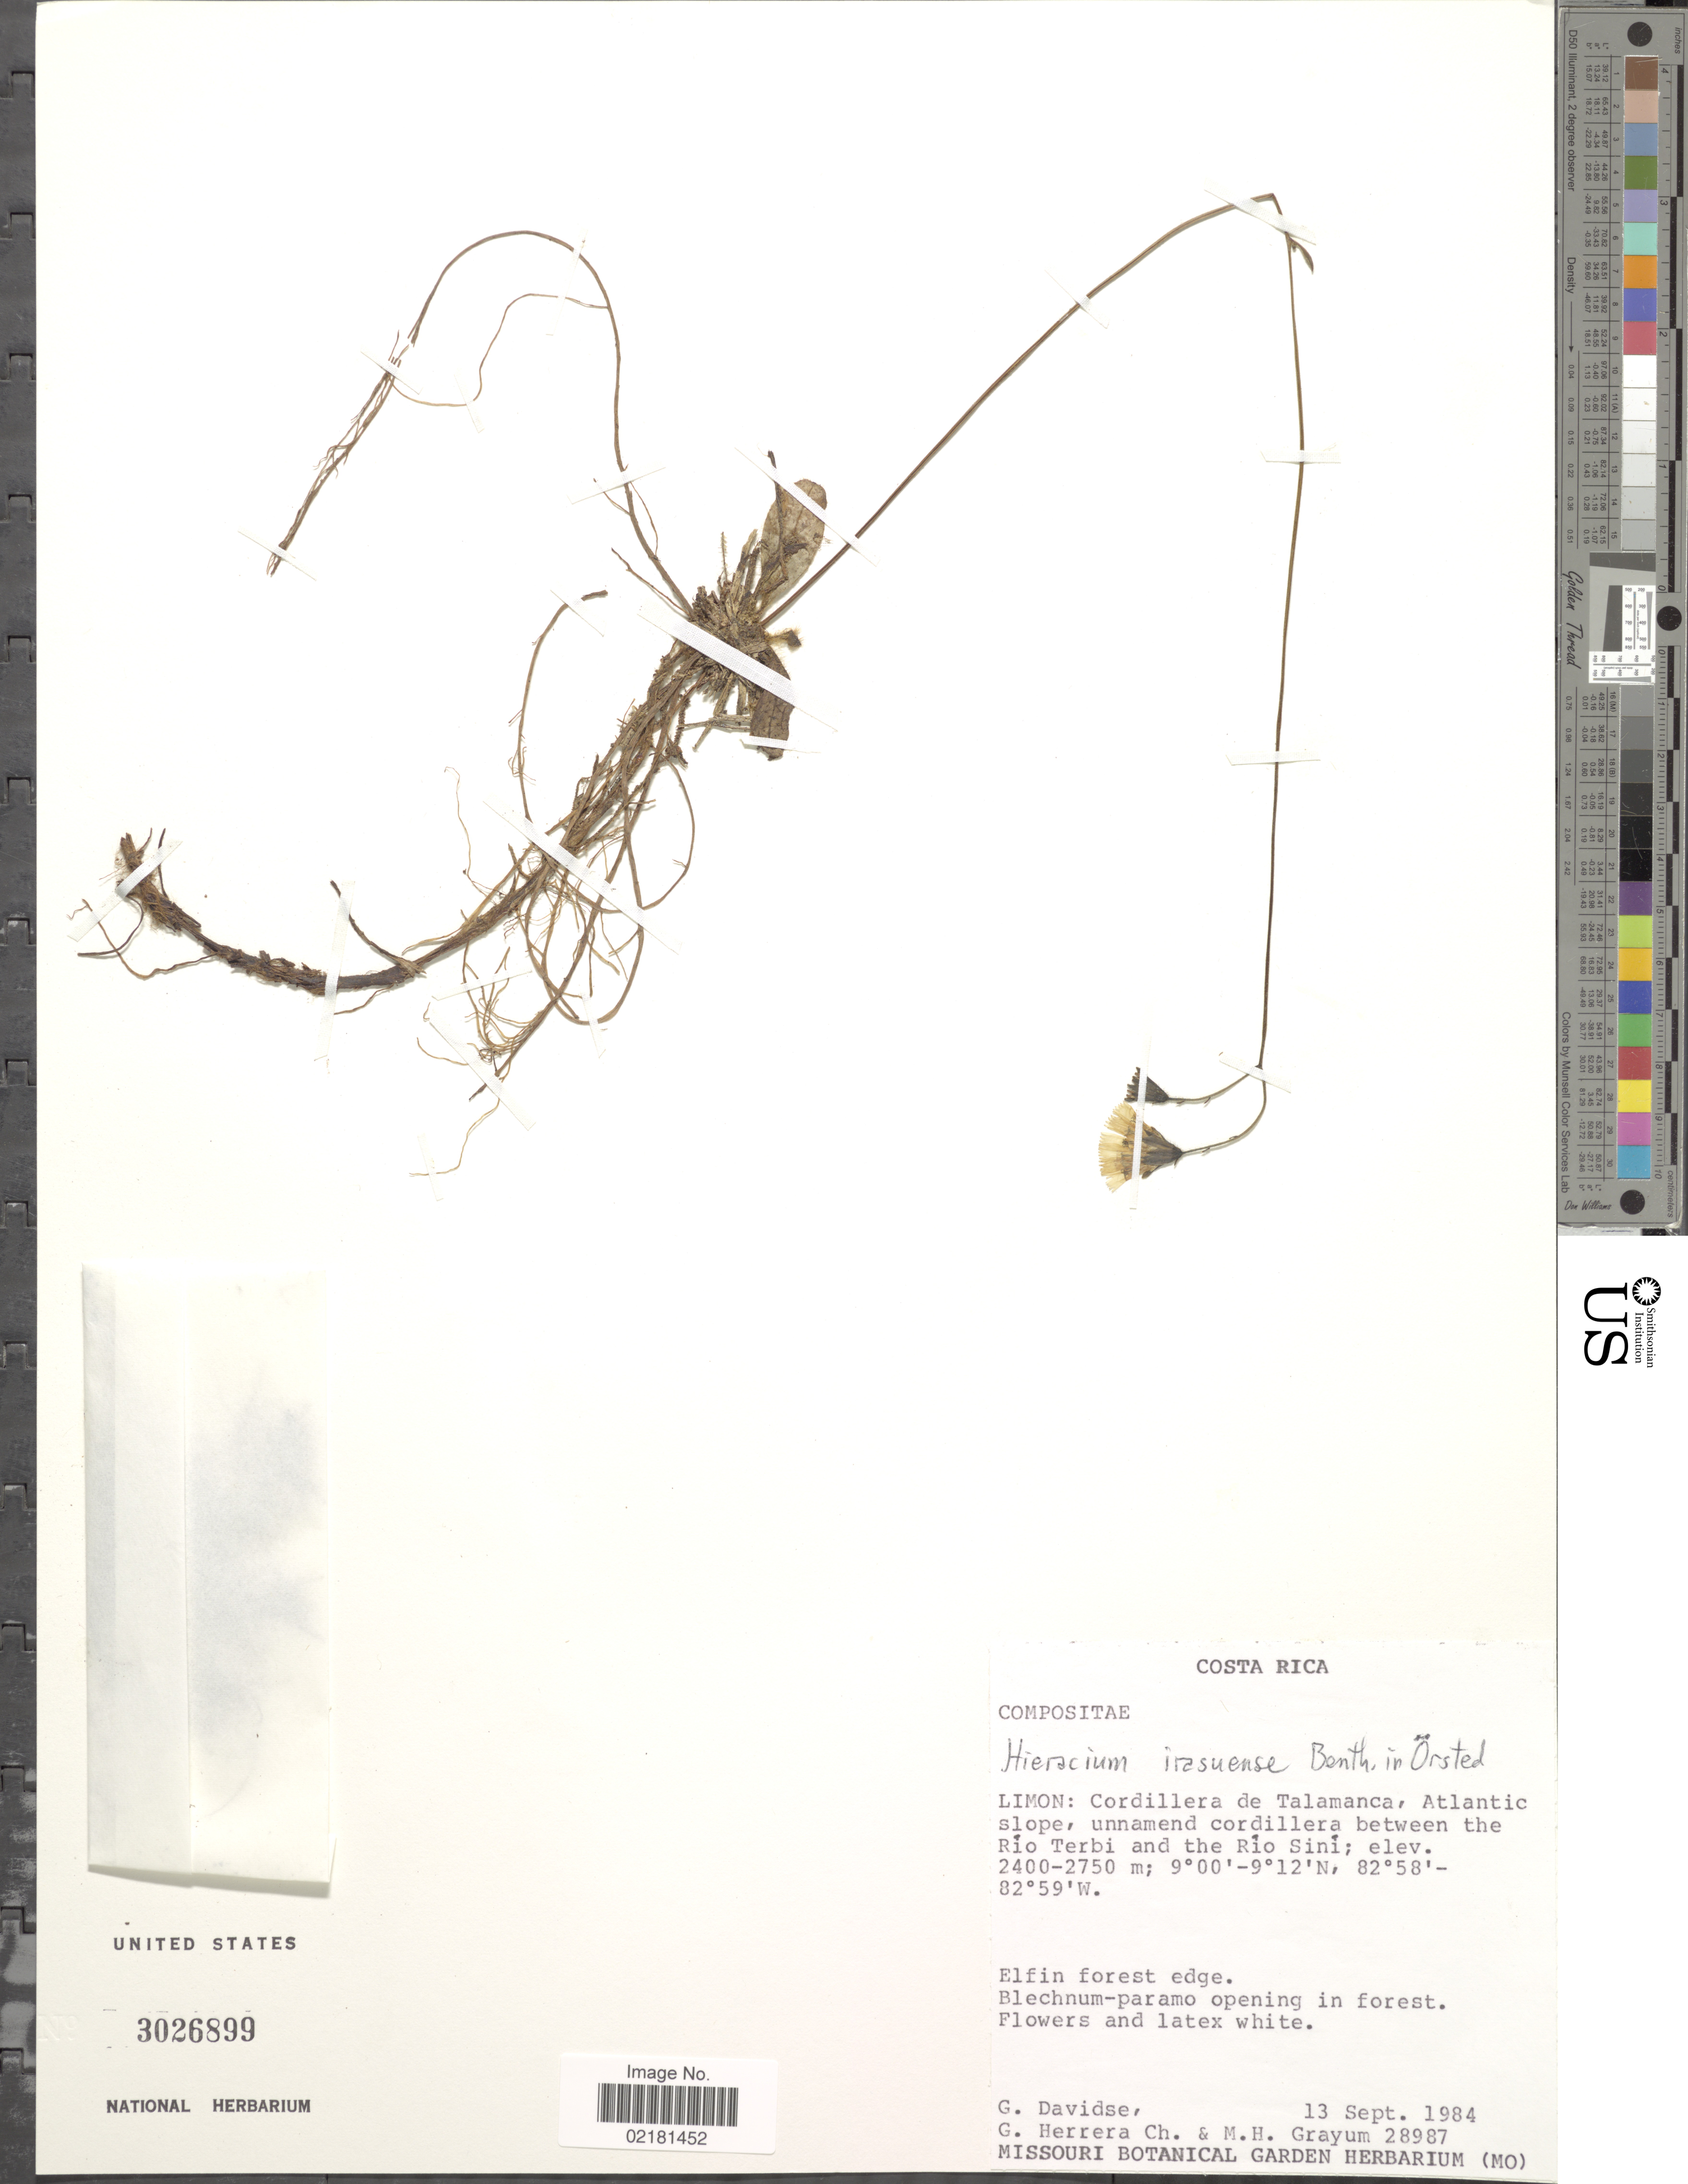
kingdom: Plantae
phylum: Tracheophyta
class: Magnoliopsida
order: Asterales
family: Asteraceae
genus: Hieracium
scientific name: Hieracium irasuense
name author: Benth.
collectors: G. Davidse, G. Herrera Ch. & M. H. Grayum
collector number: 28987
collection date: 1984-09-13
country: Costa Rica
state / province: Limón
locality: Cordillera de Talamanca, Atlantic slope, unnamed cordillera between the Rio Terbi and the Rio Sini.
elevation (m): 2400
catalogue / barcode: US 3026899